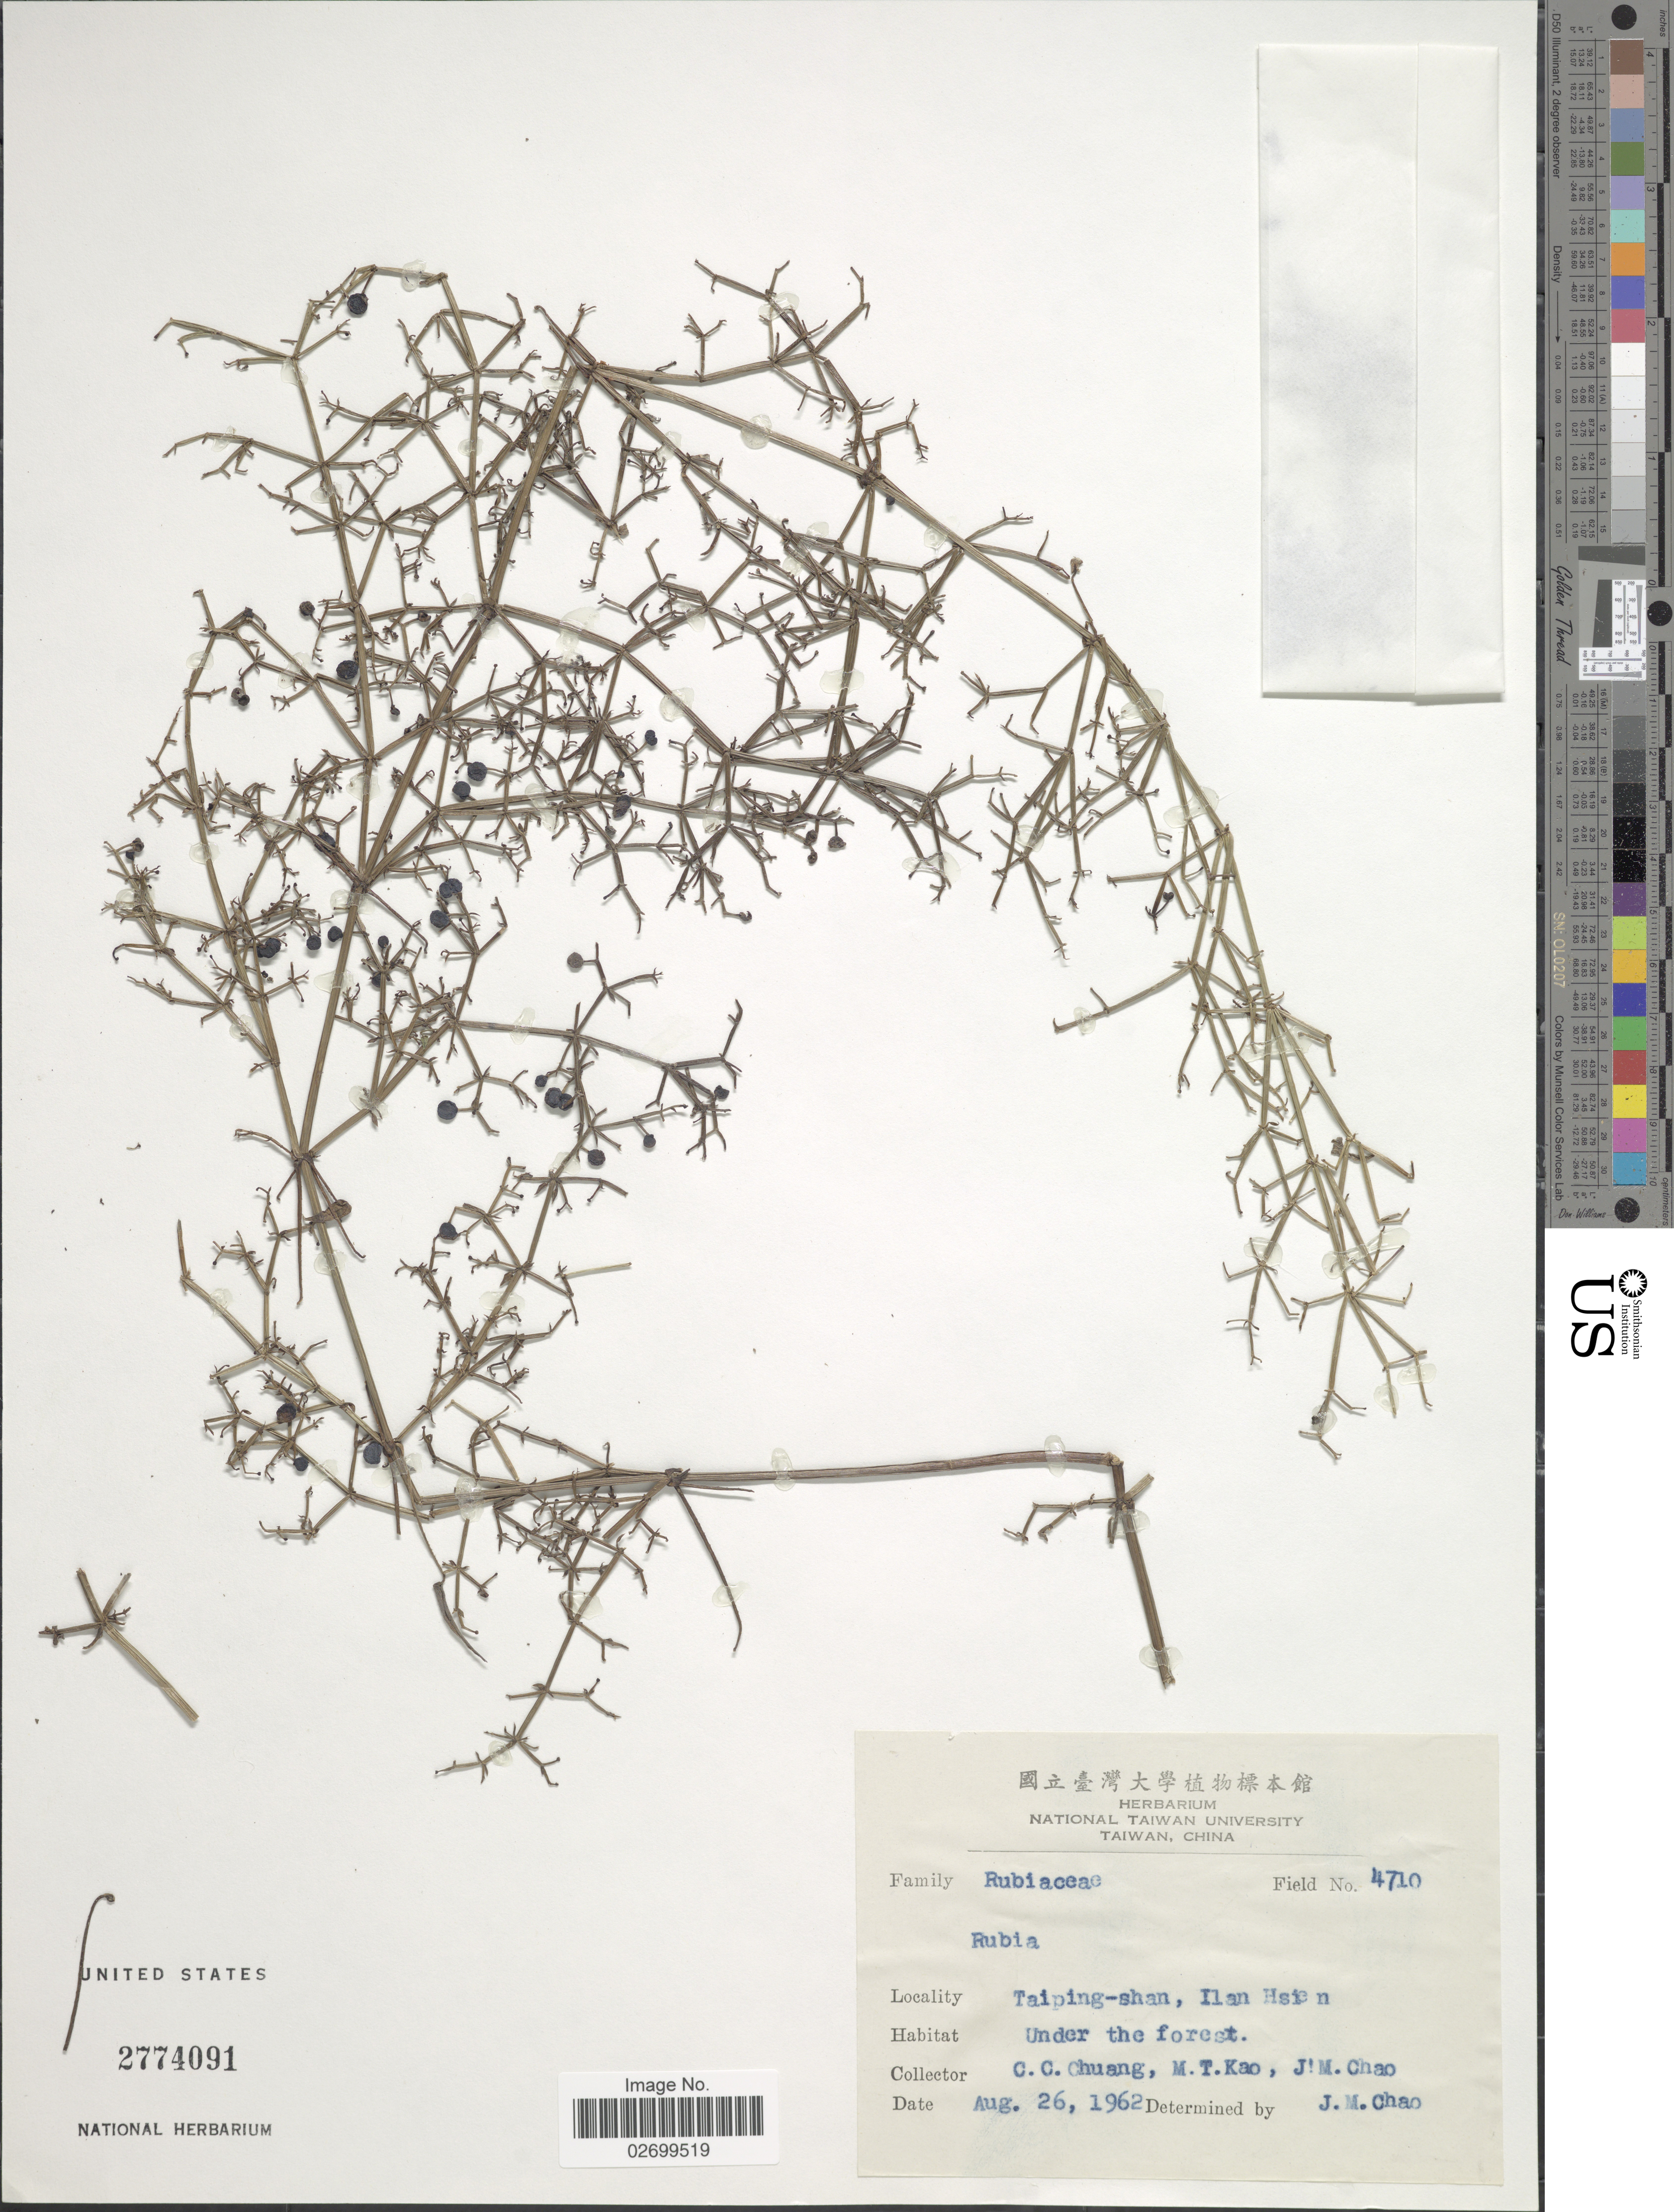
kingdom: Plantae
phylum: Tracheophyta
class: Magnoliopsida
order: Gentianales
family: Rubiaceae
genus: Rubia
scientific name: Rubia sp.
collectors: C. C. Chuang, M. T. Kao & J. Chao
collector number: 4710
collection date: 1962-08-26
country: Taiwan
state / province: Ilan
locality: Taiping-shan, Ilan Hsien.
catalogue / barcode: US 2774091